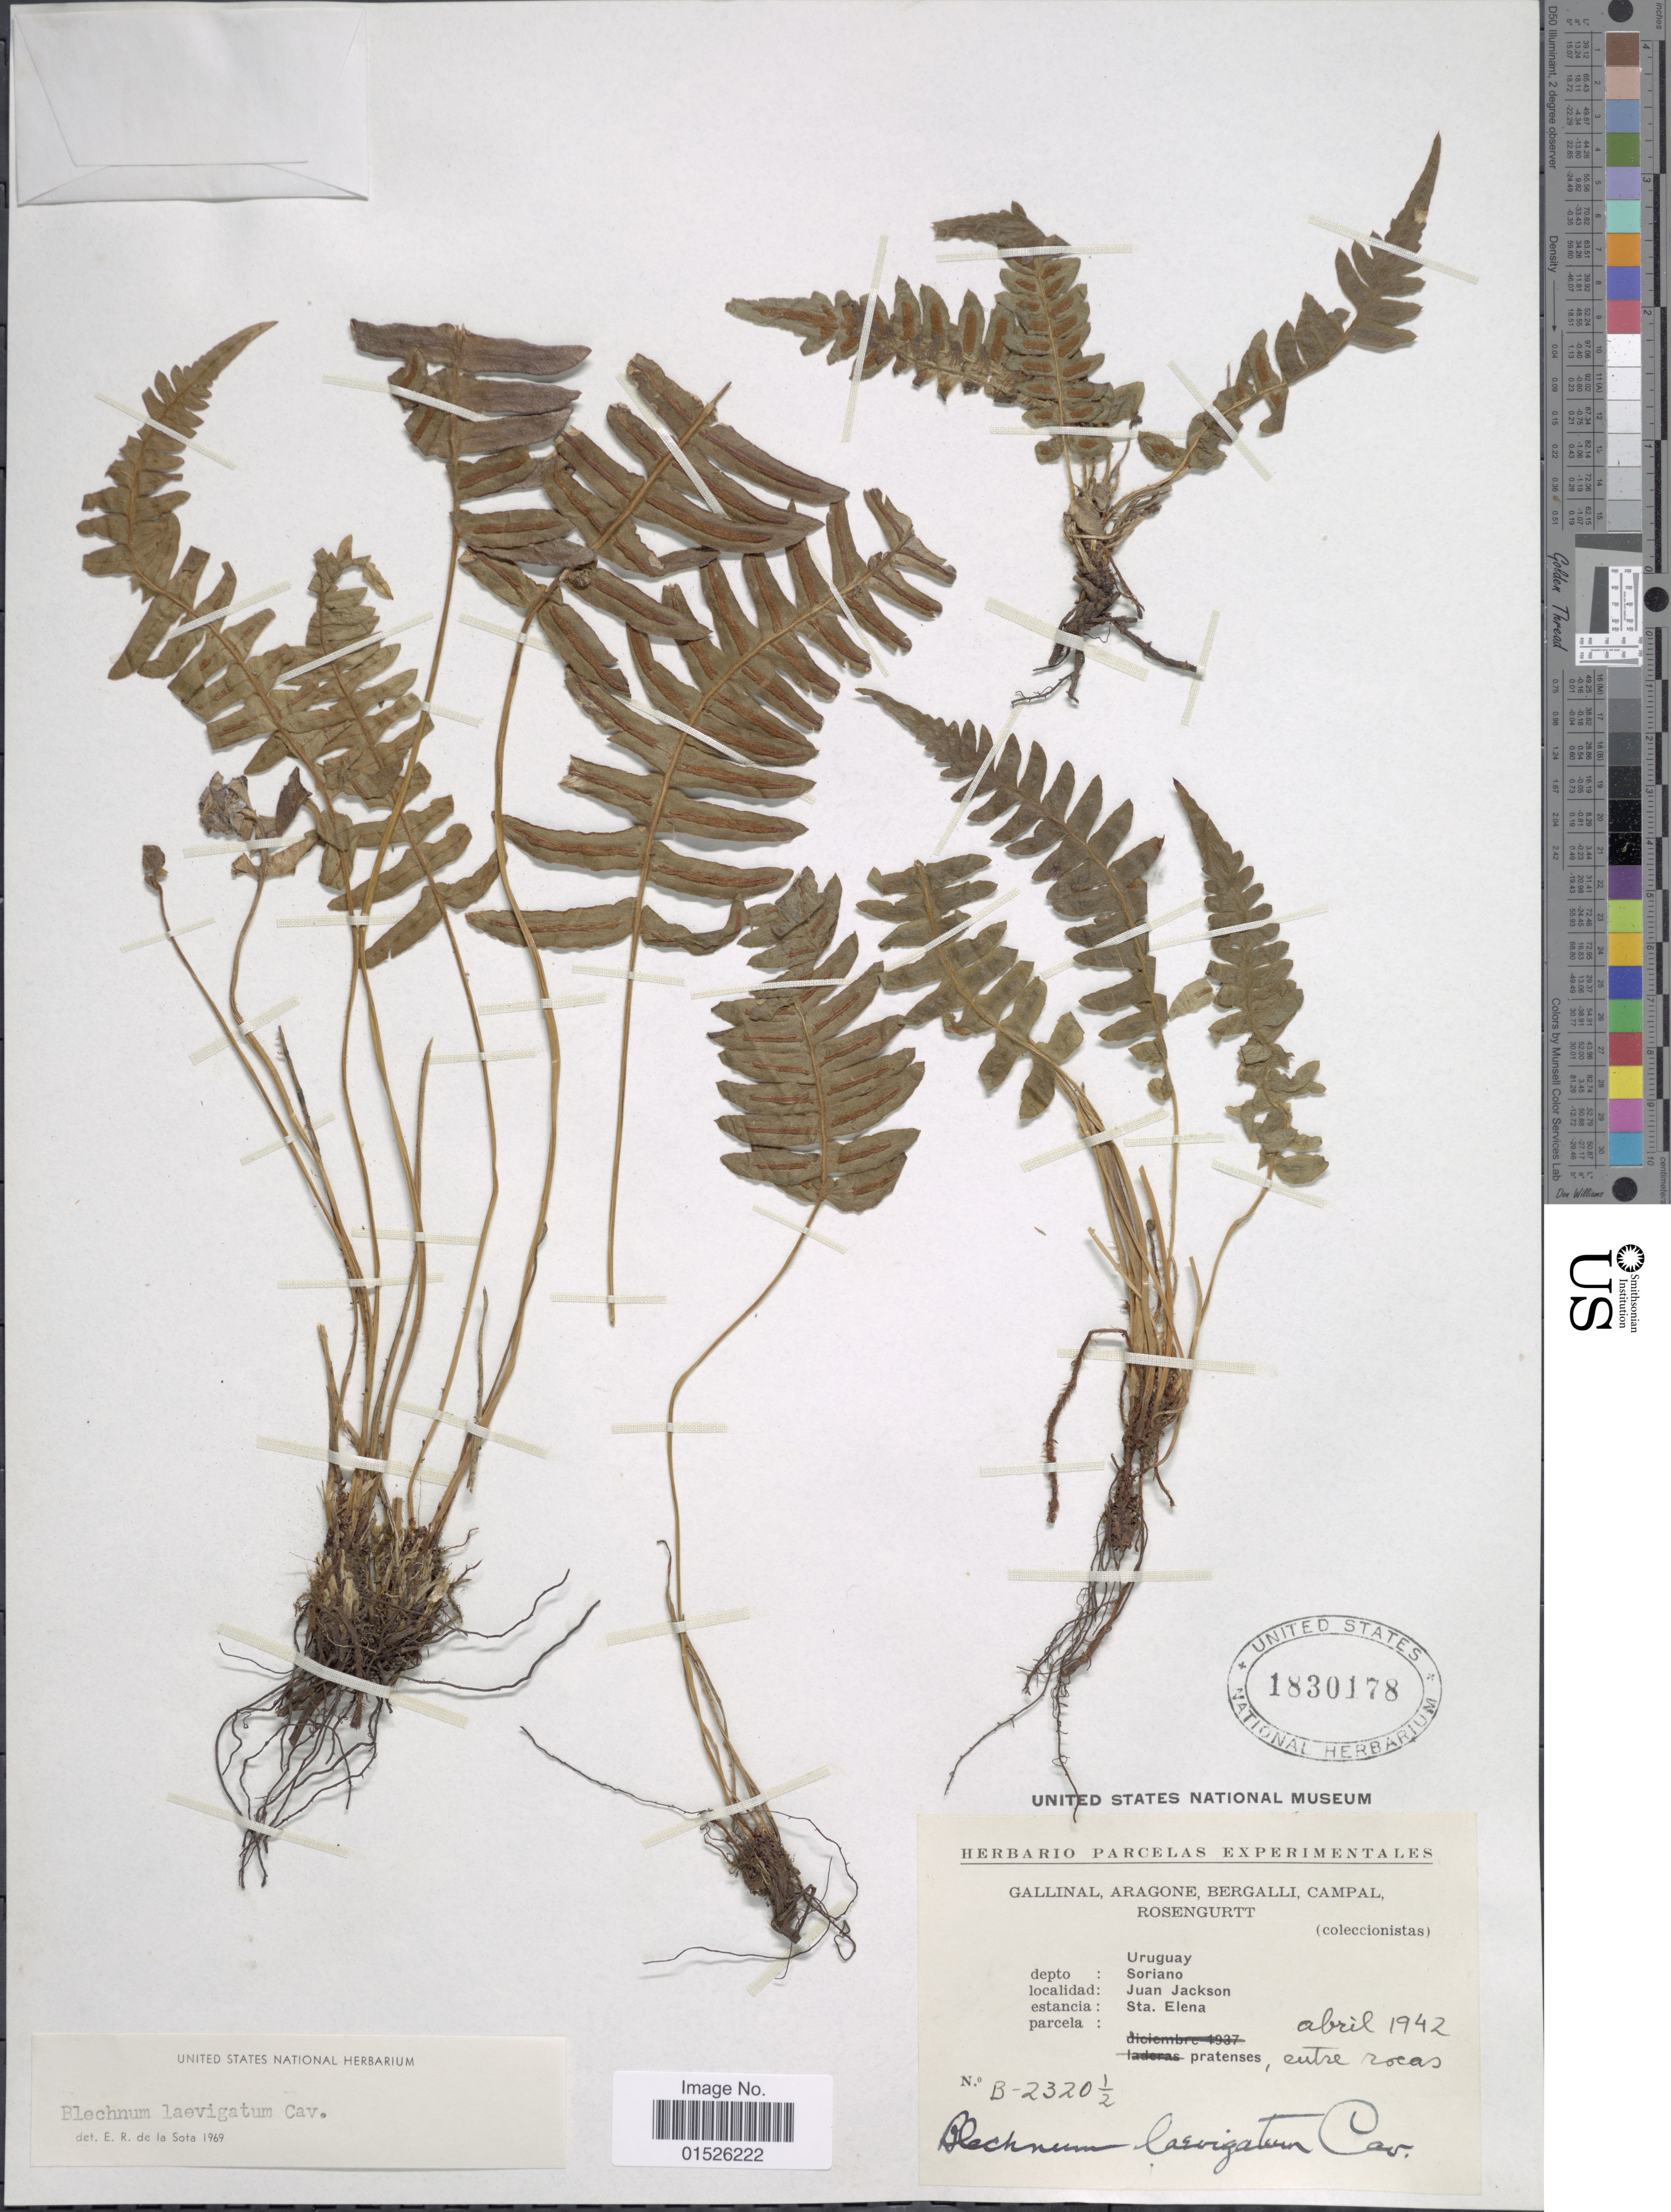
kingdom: Plantae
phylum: Tracheophyta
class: Polypodiopsida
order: Polypodiales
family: Blechnaceae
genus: Blechnum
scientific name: Blechnum laevigatum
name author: Cav.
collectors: -. Gallinal, -- Aragone, -- Bergalli, -- Campal & Rosengurtt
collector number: B-2320½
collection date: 1942-04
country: Uruguay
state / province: Soriano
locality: Uruguay, Depto: Soriano, Juan Jackson. Sta, Elena.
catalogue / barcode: US 1830178